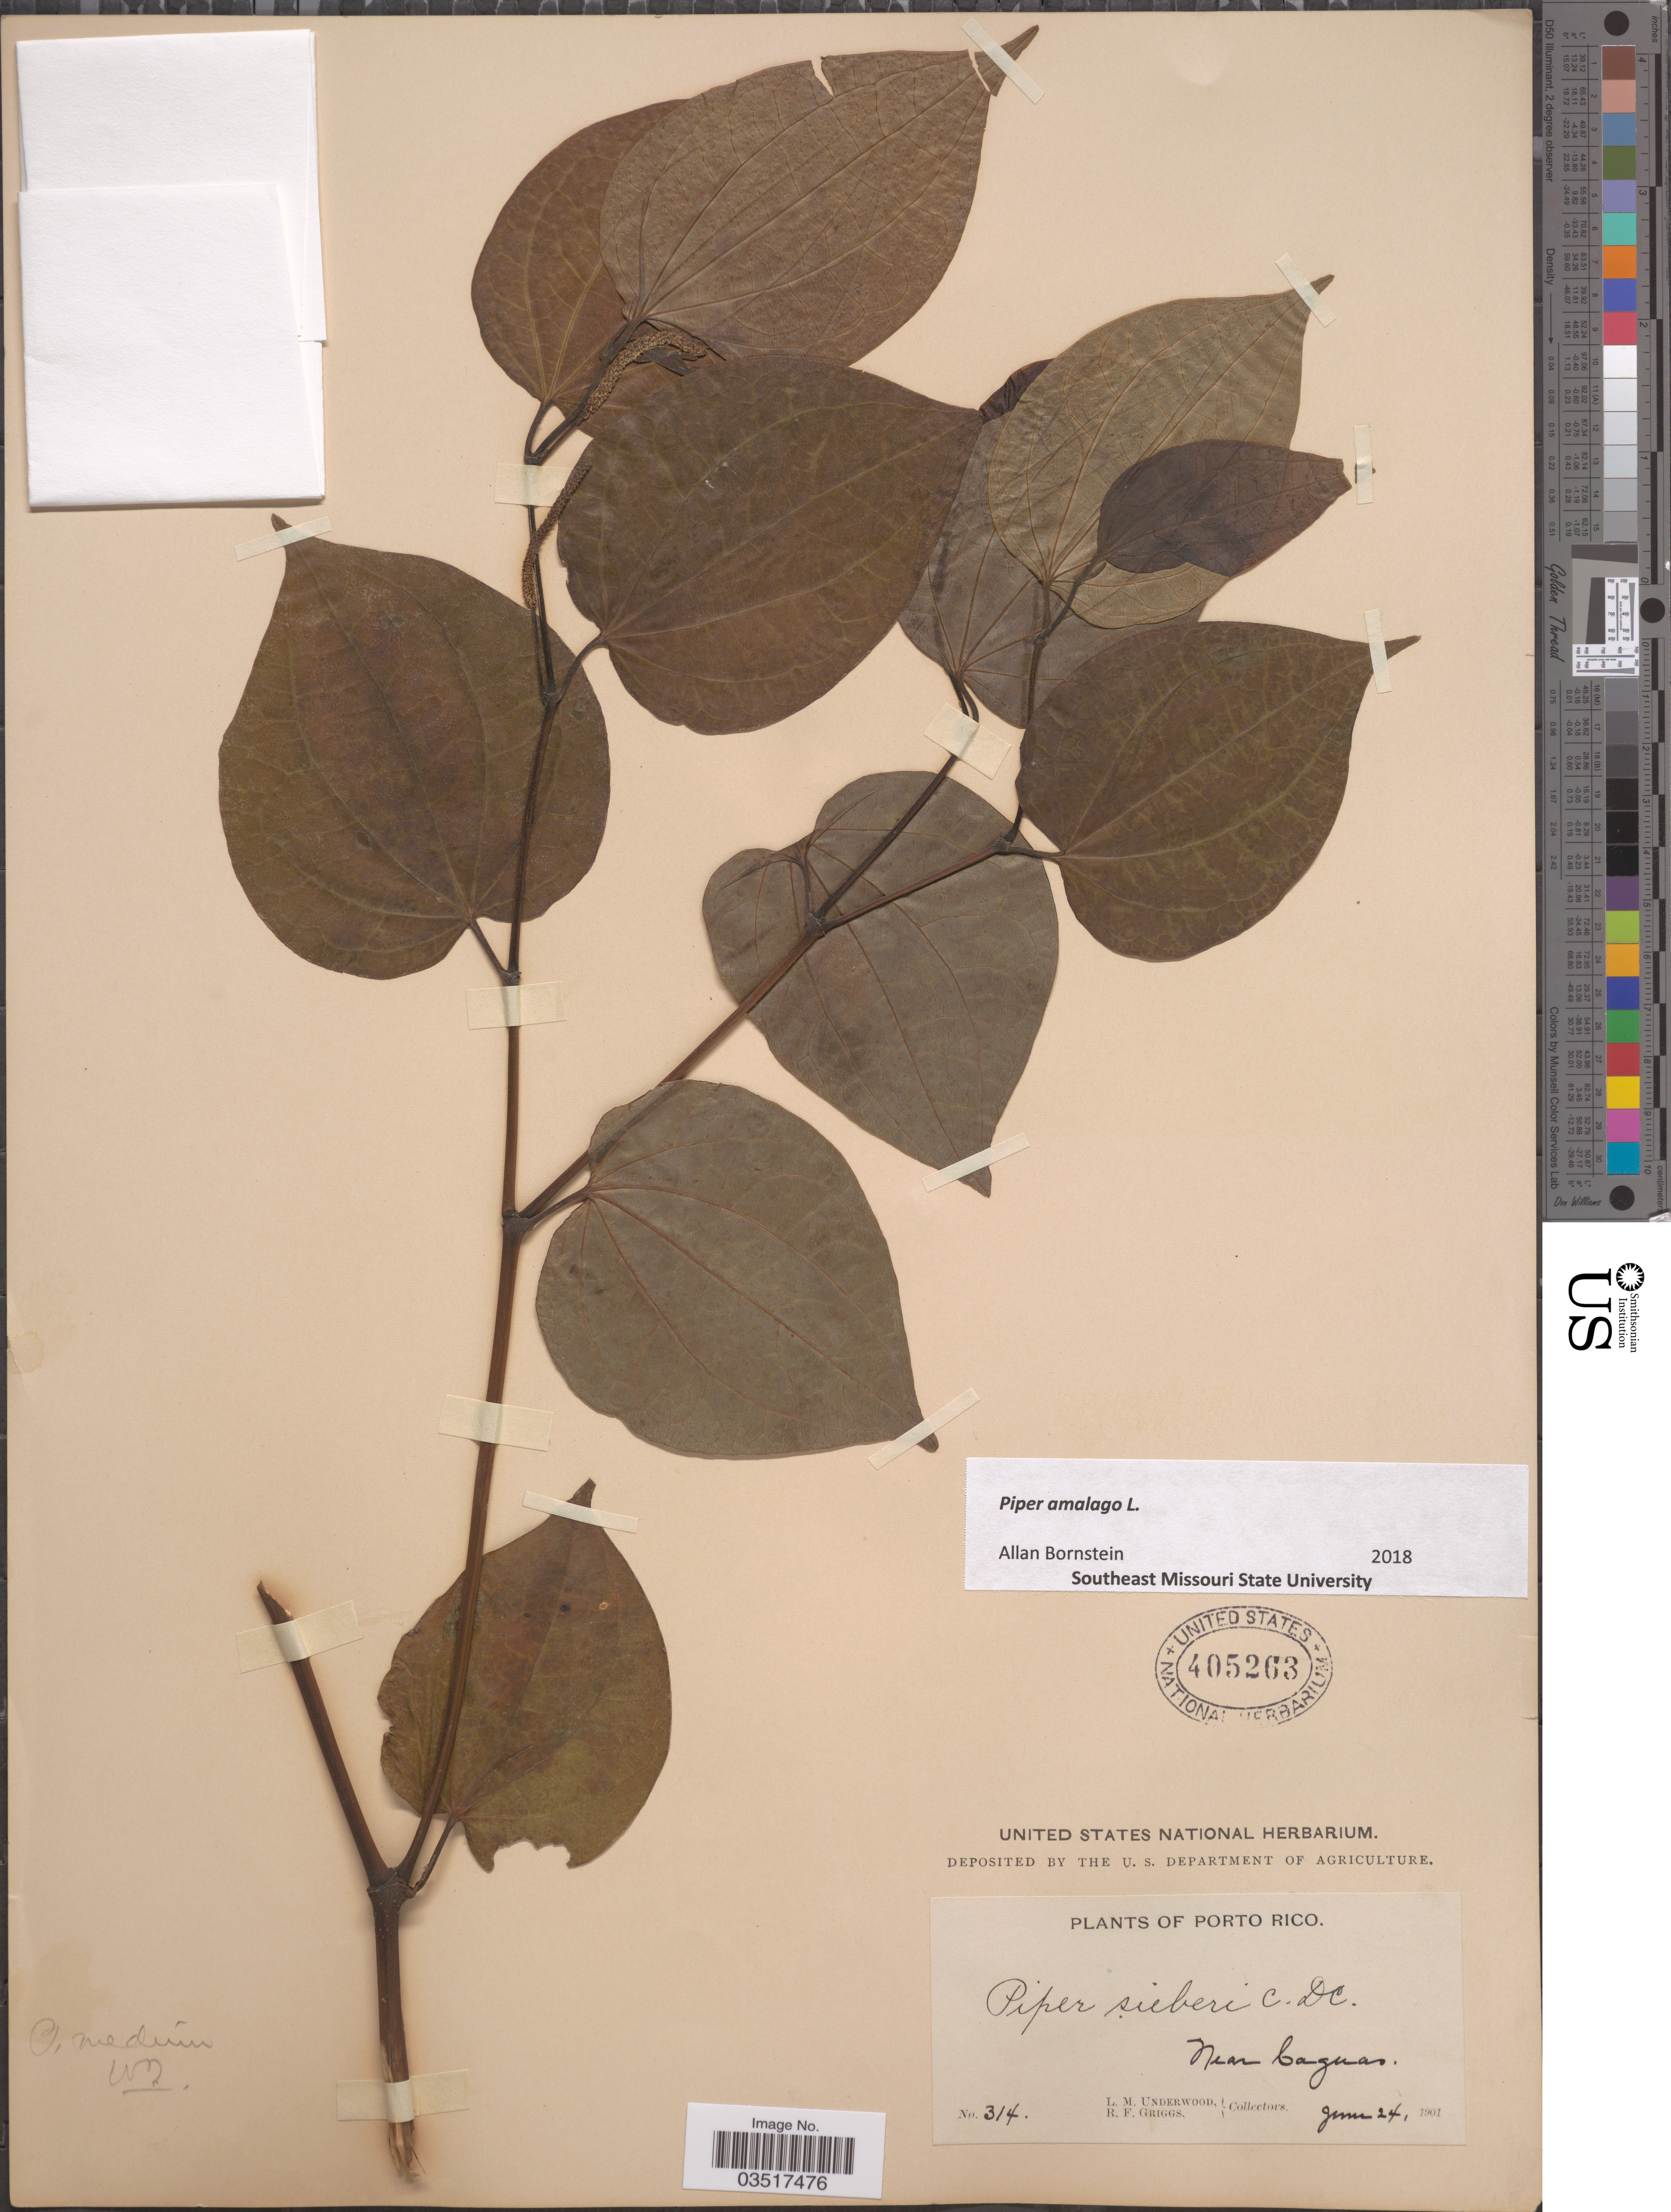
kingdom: Plantae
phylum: Tracheophyta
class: Magnoliopsida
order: Piperales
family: Piperaceae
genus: Piper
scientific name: Piper amalago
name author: L.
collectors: L. M. Underwood & R. F. Griggs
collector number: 314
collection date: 1901-06-24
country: Puerto Rico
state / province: Caguas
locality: Near Caguas.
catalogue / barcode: US 405263